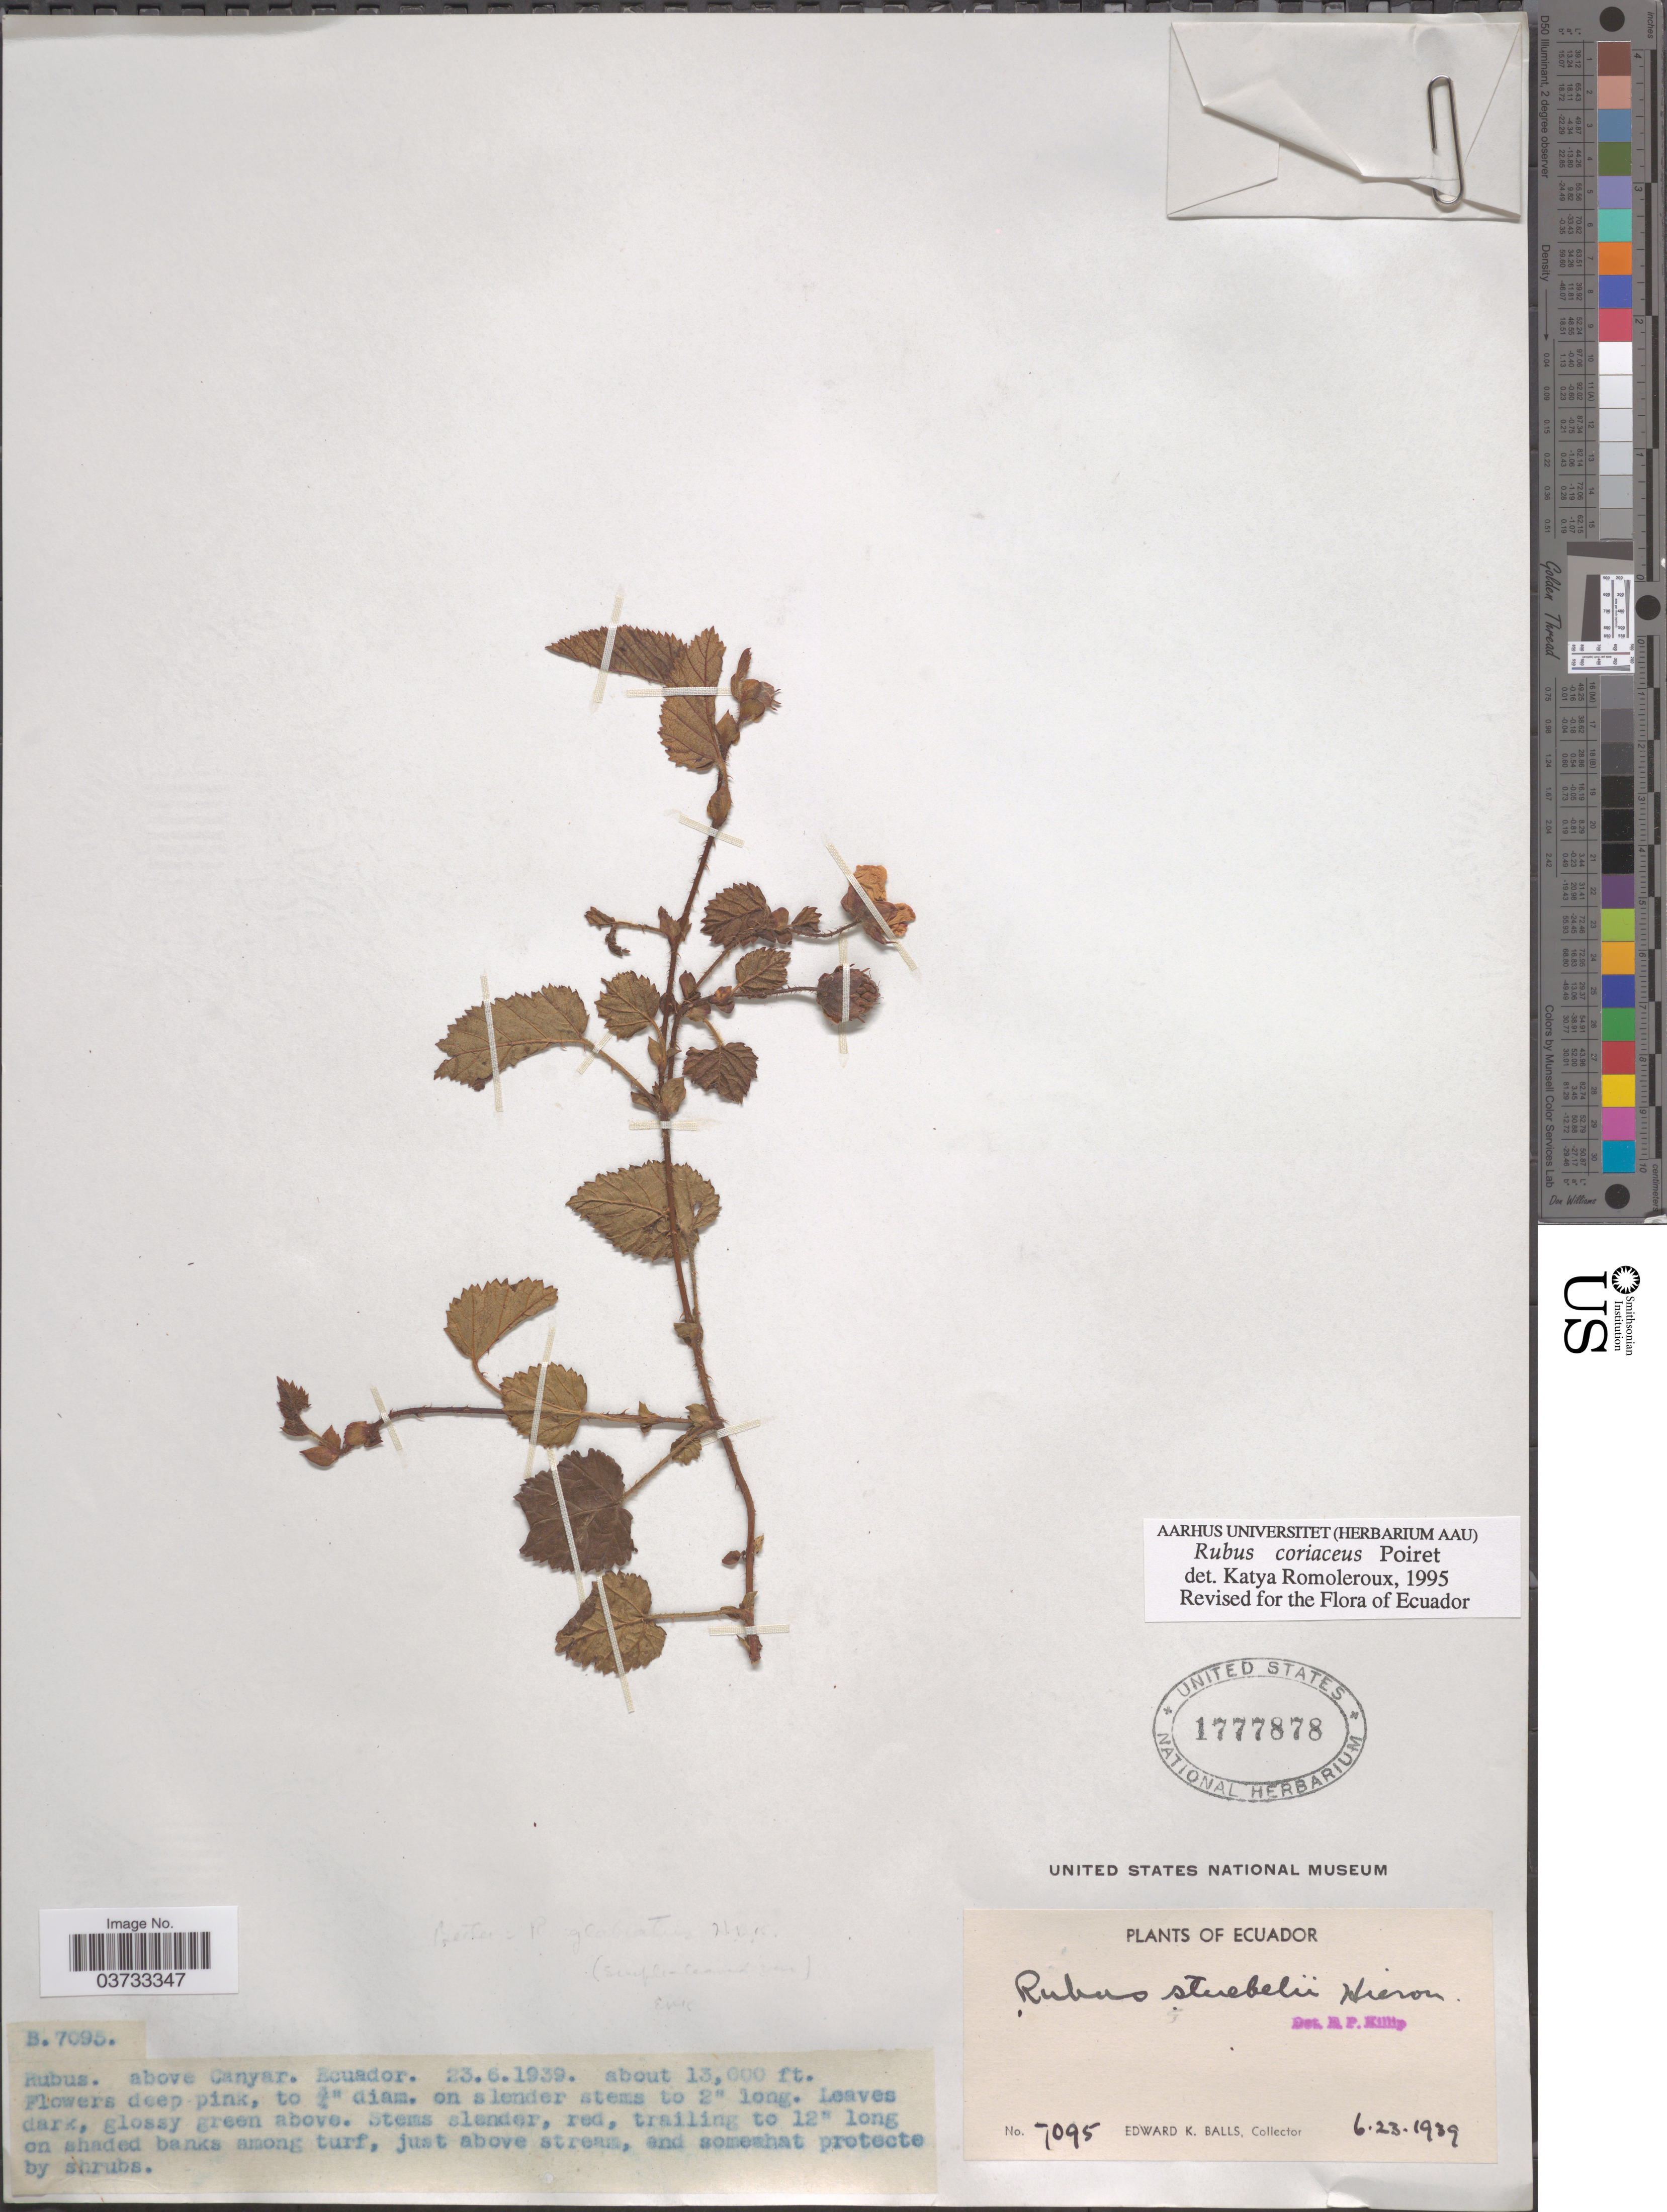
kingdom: Plantae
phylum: Tracheophyta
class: Magnoliopsida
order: Rosales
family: Rosaceae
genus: Rubus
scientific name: Rubus coriaceus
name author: Poir.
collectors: E. K. Balls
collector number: B7095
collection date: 1939-06-23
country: Ecuador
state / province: Cañar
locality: Above Canyar.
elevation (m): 3962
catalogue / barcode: US 1777878